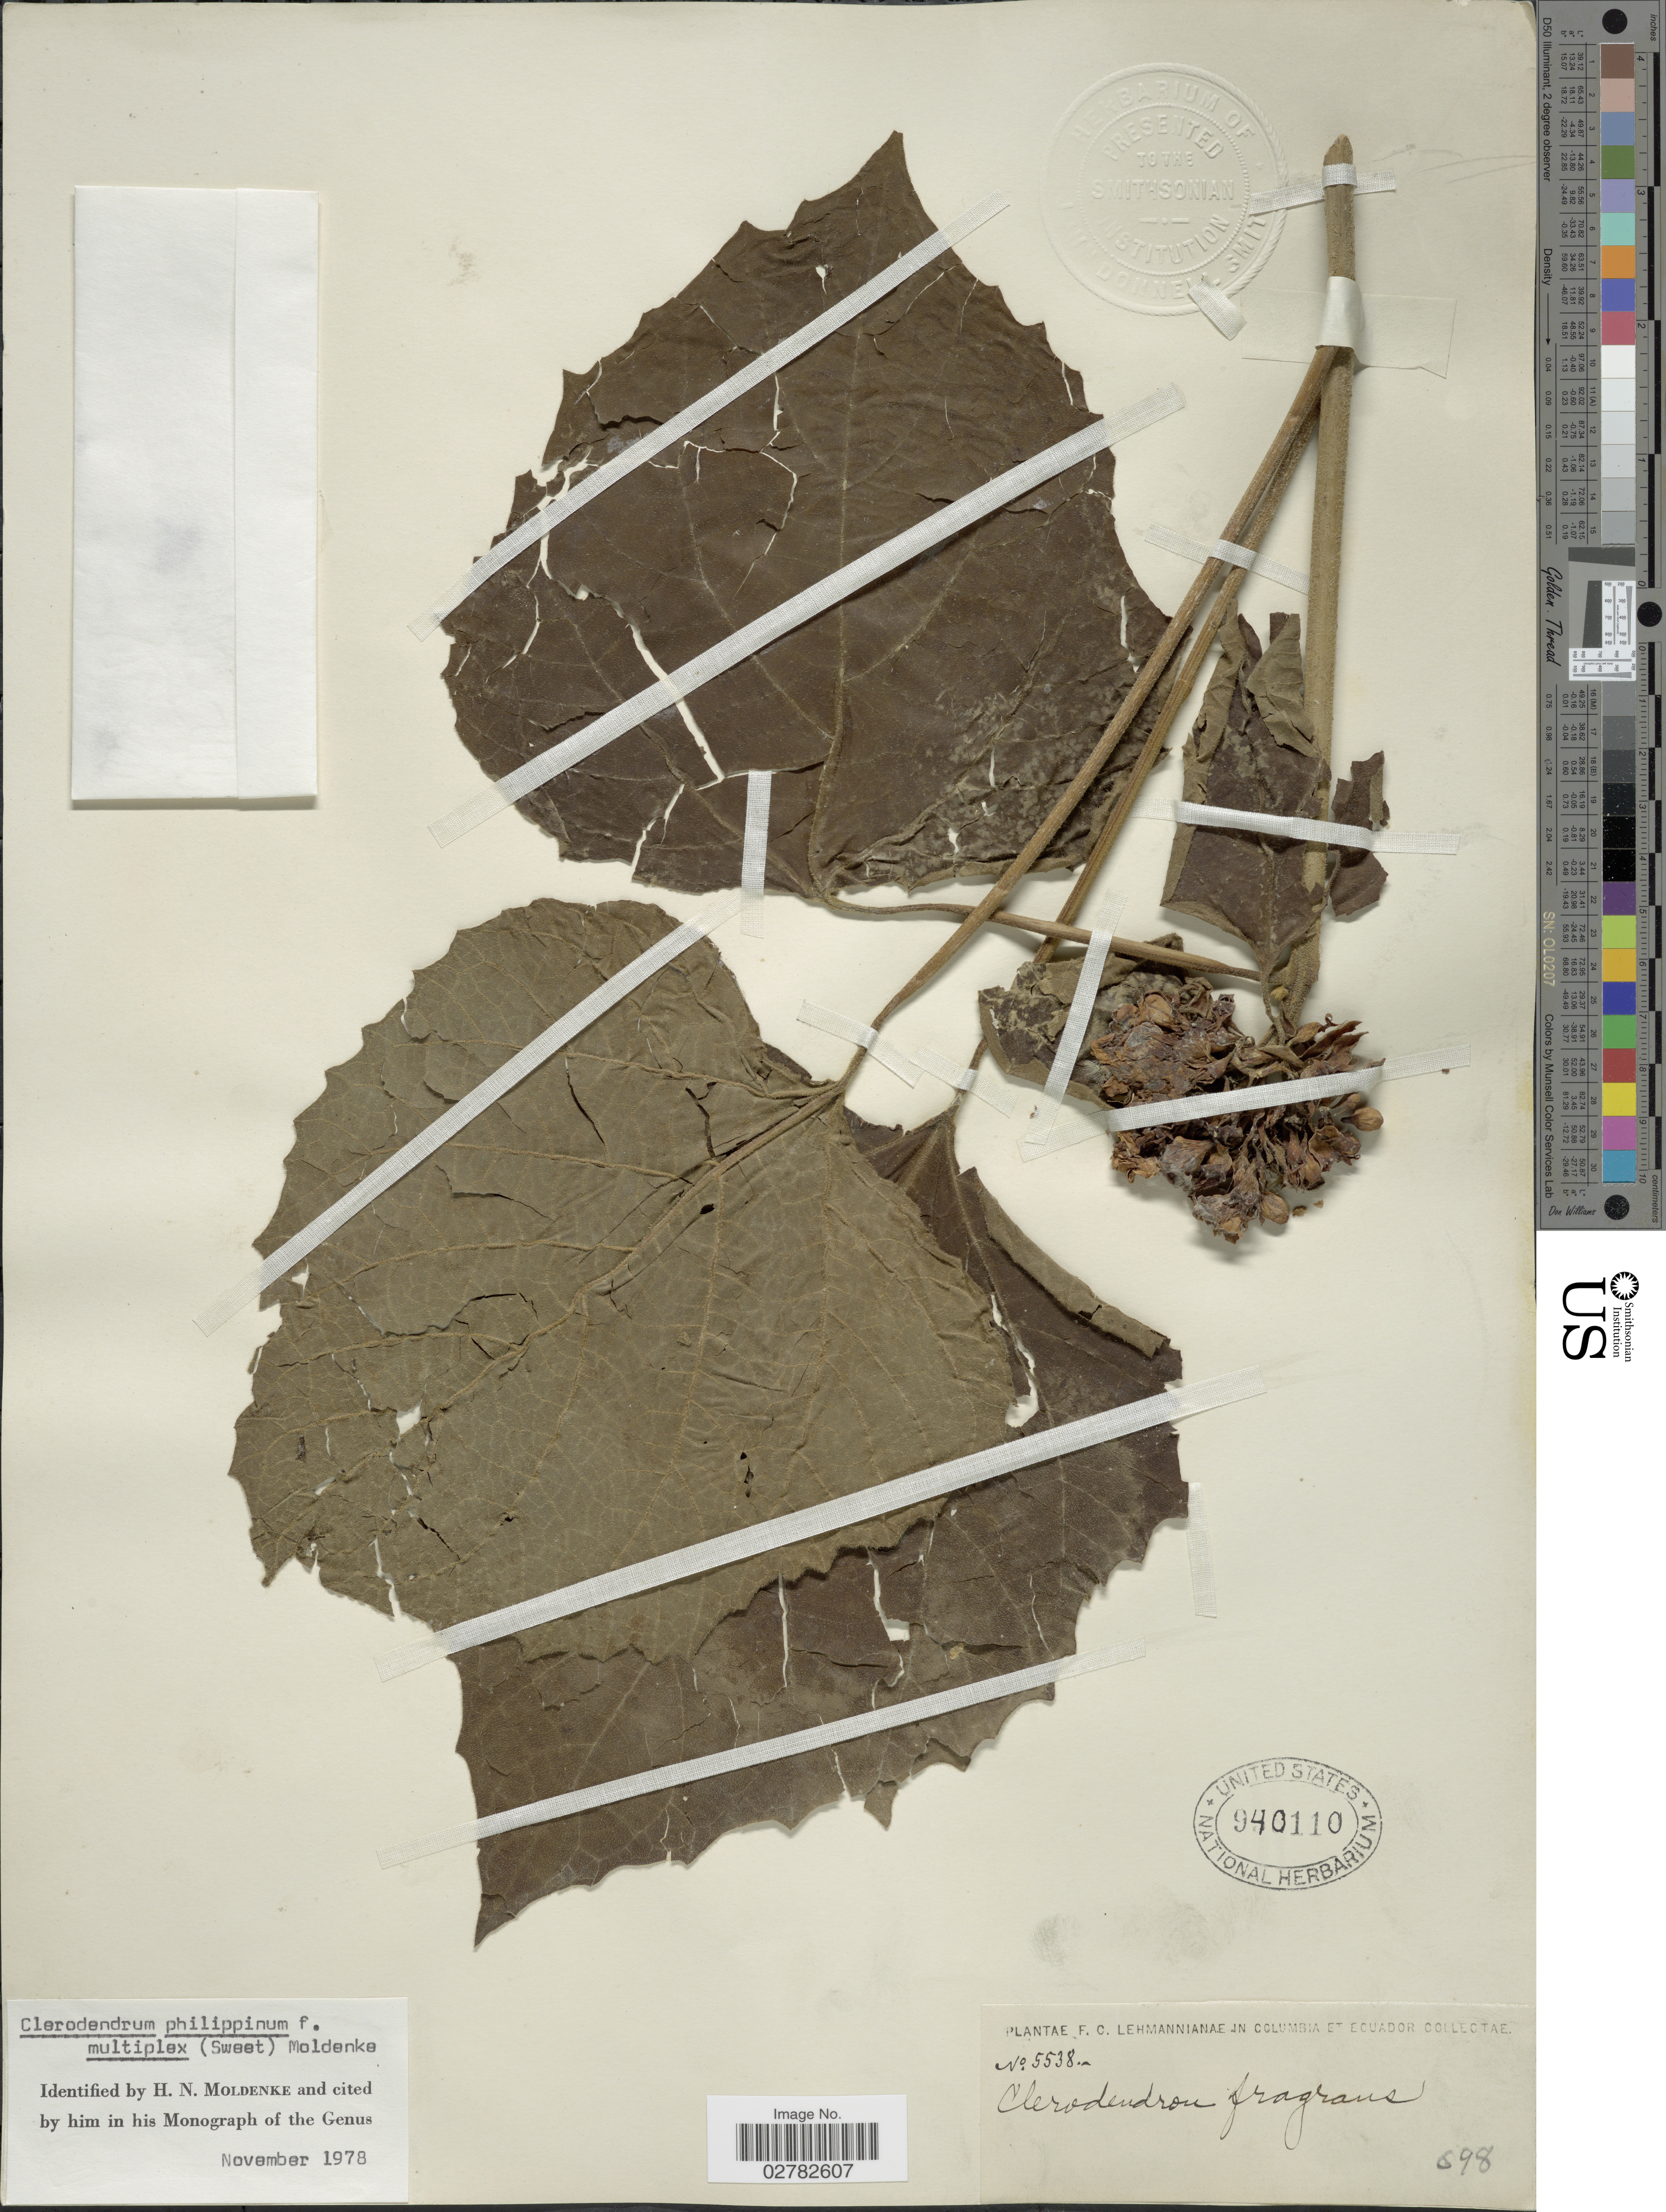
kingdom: Plantae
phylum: Tracheophyta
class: Magnoliopsida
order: Lamiales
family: Lamiaceae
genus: Clerodendrum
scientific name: Clerodendrum philippinum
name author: Schauer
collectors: -. Lehmann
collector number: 5538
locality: Colombia et Ecuador.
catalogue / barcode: US 940110